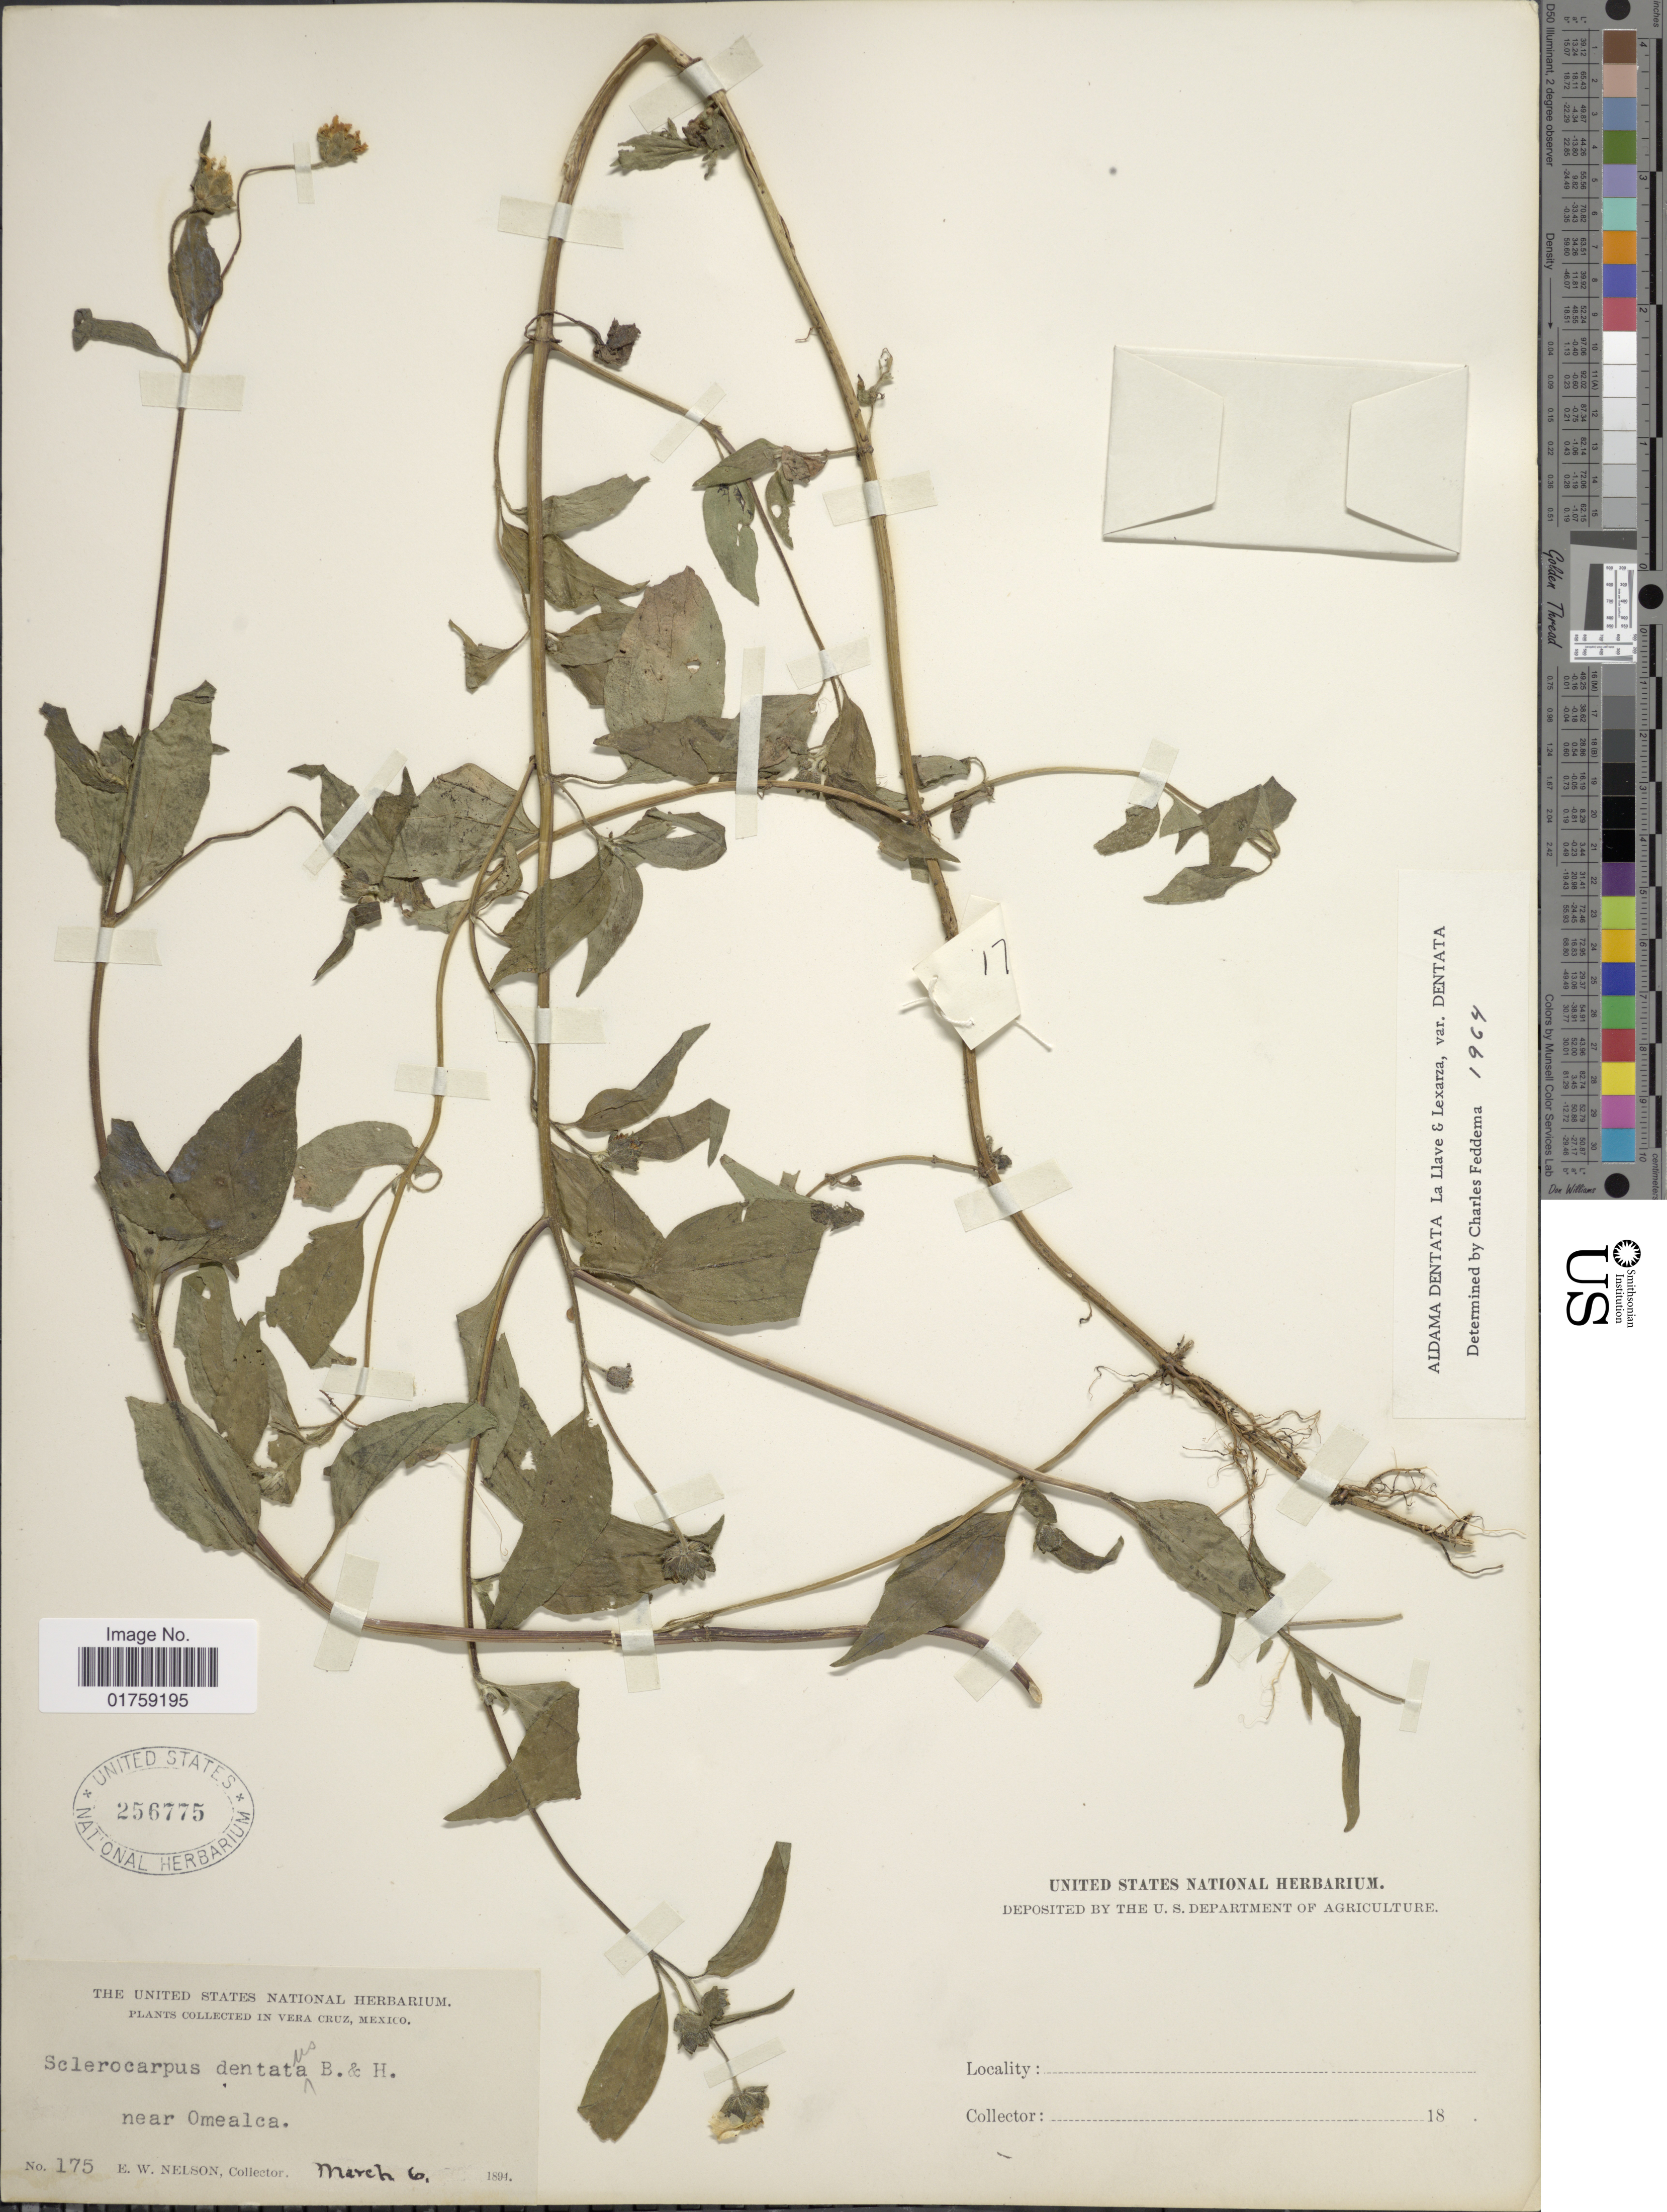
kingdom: Plantae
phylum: Tracheophyta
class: Magnoliopsida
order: Asterales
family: Asteraceae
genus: Sclerocarpus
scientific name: Sclerocarpus dentatus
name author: (La Llave) Benth. & Hook. f. ex Hemsl.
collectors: E. W. Nelson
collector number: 175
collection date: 1894-03-06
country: Mexico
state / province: Veracruz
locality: Vera Cruz, Mexico. Near Omealca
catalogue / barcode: US 256775